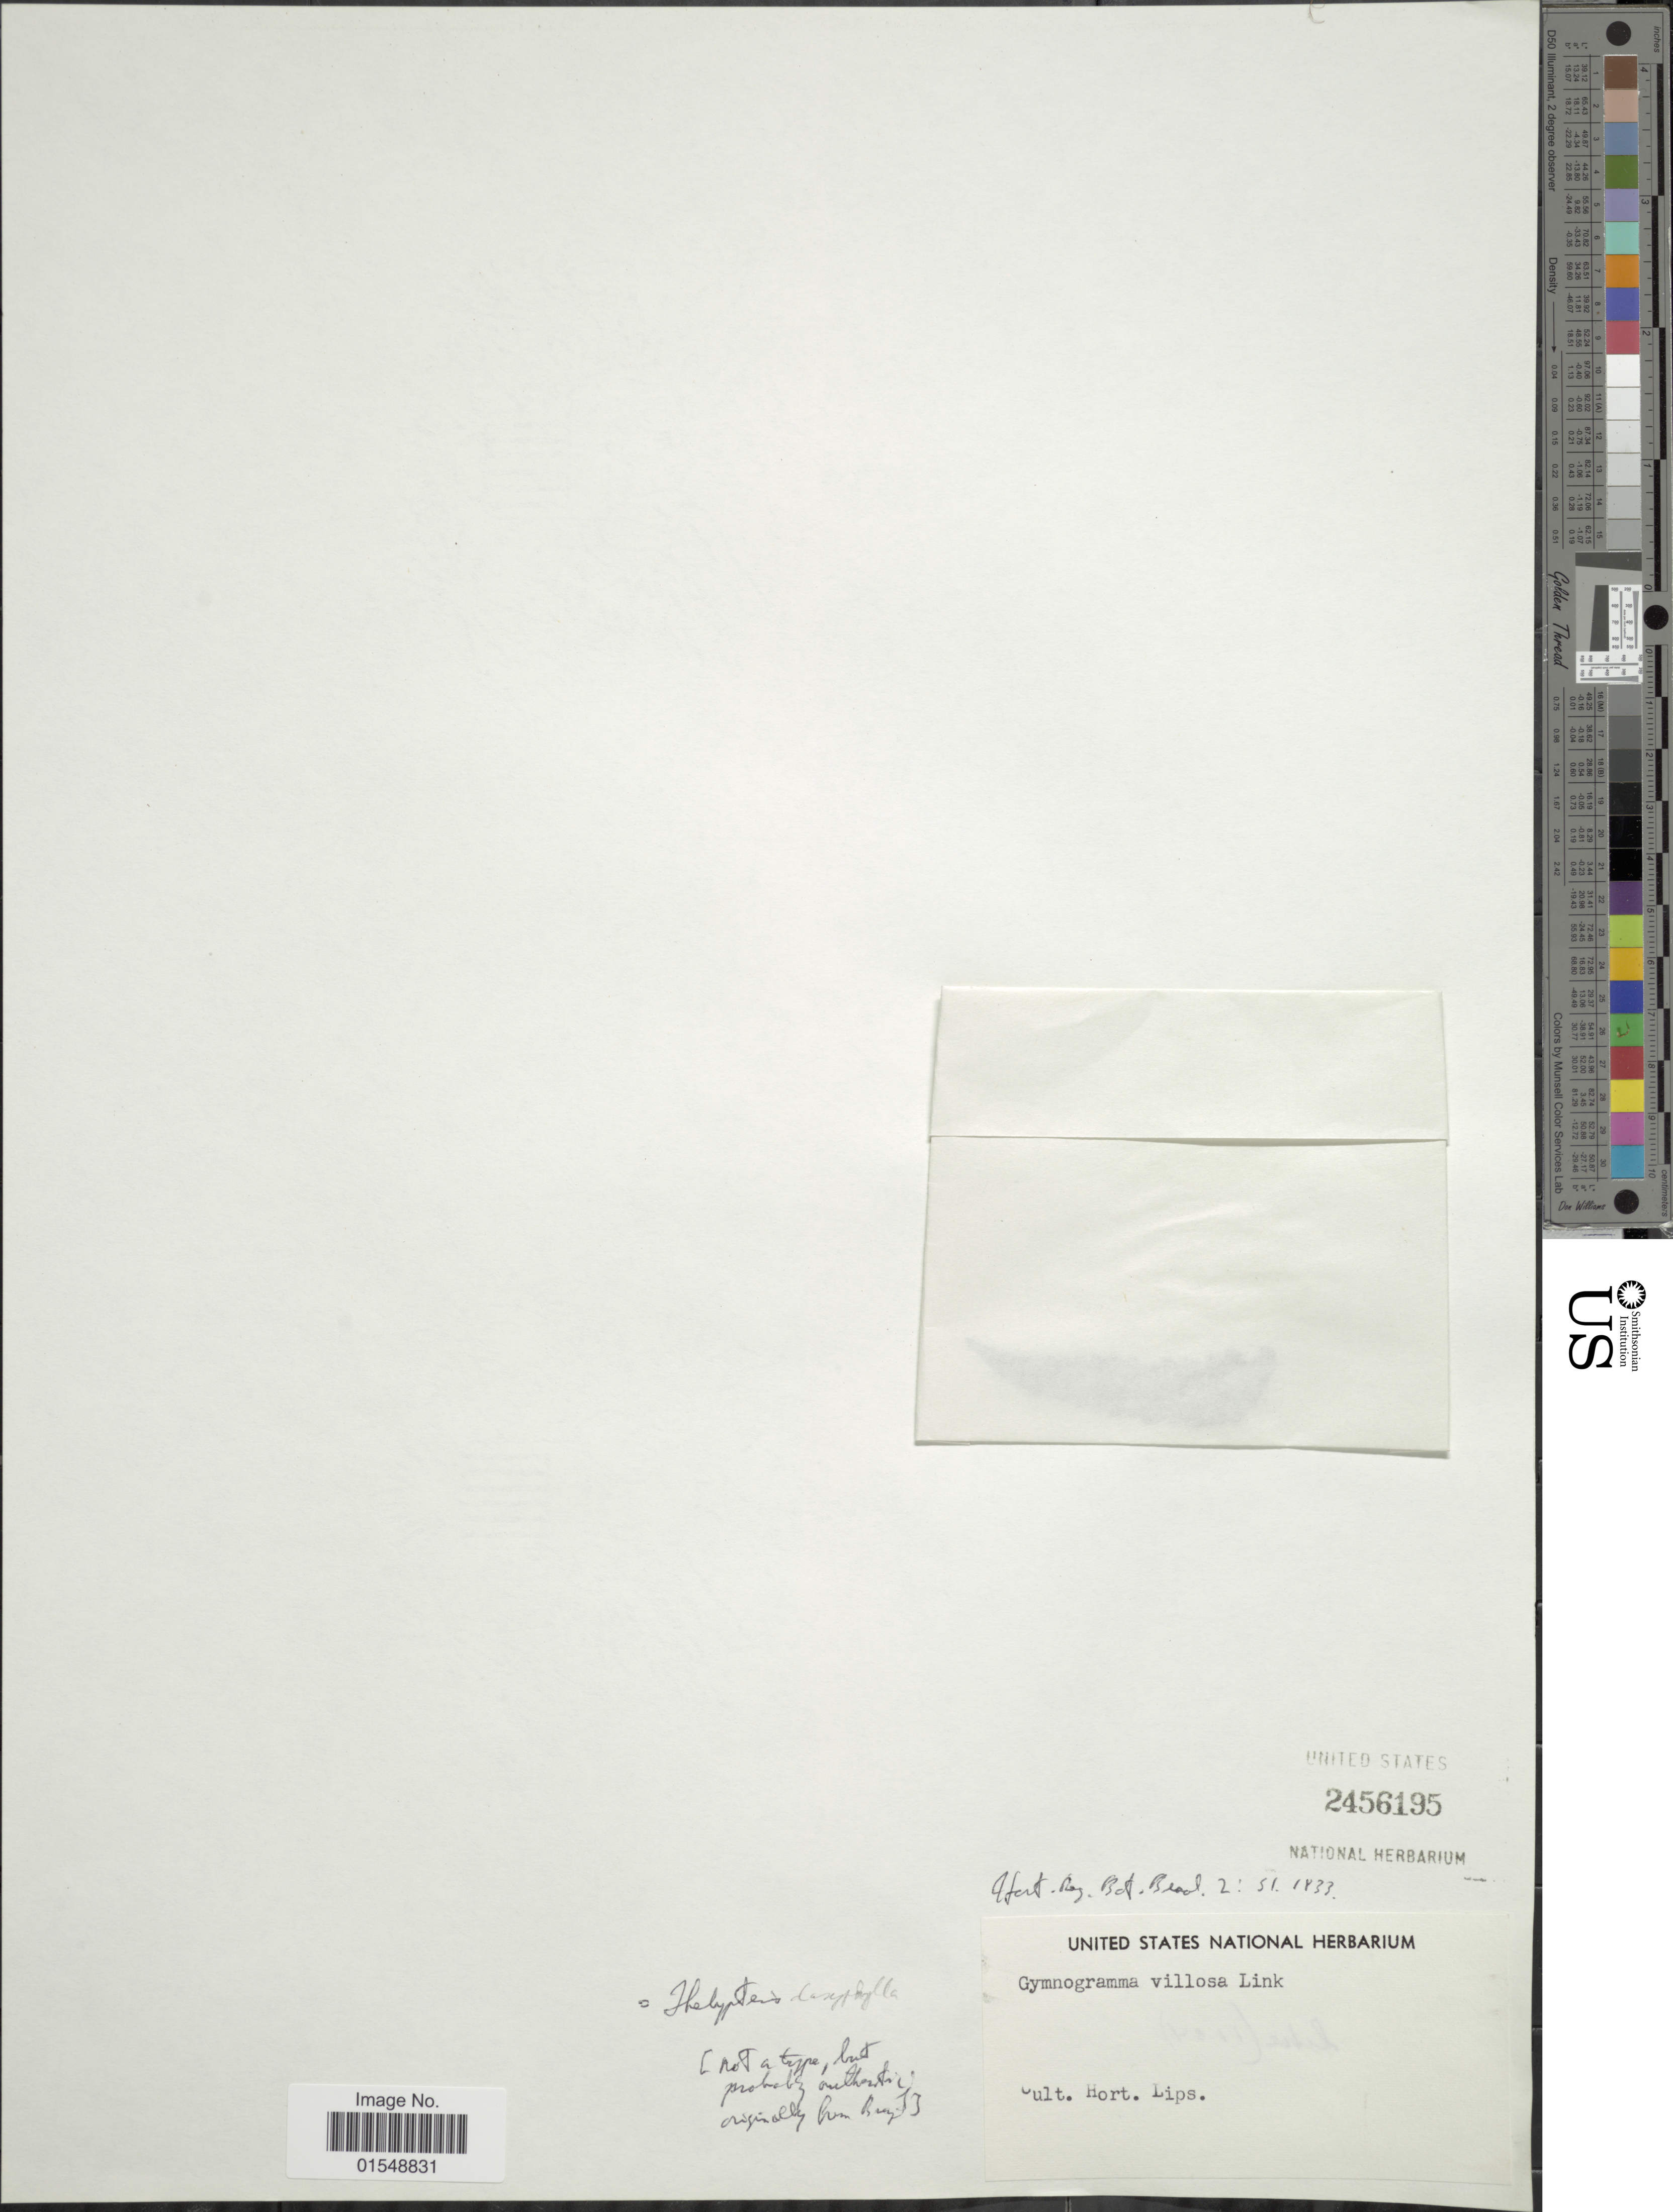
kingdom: Plantae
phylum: Tracheophyta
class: Polypodiopsida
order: Polypodiales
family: Dryopteridaceae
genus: Arachniodes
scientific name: Arachniodes villosa (Christenh.) comb. ined., 2015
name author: (Christenh.)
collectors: U.S. National Herbarium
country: Germany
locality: Hort. Lips.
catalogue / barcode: US 2456195